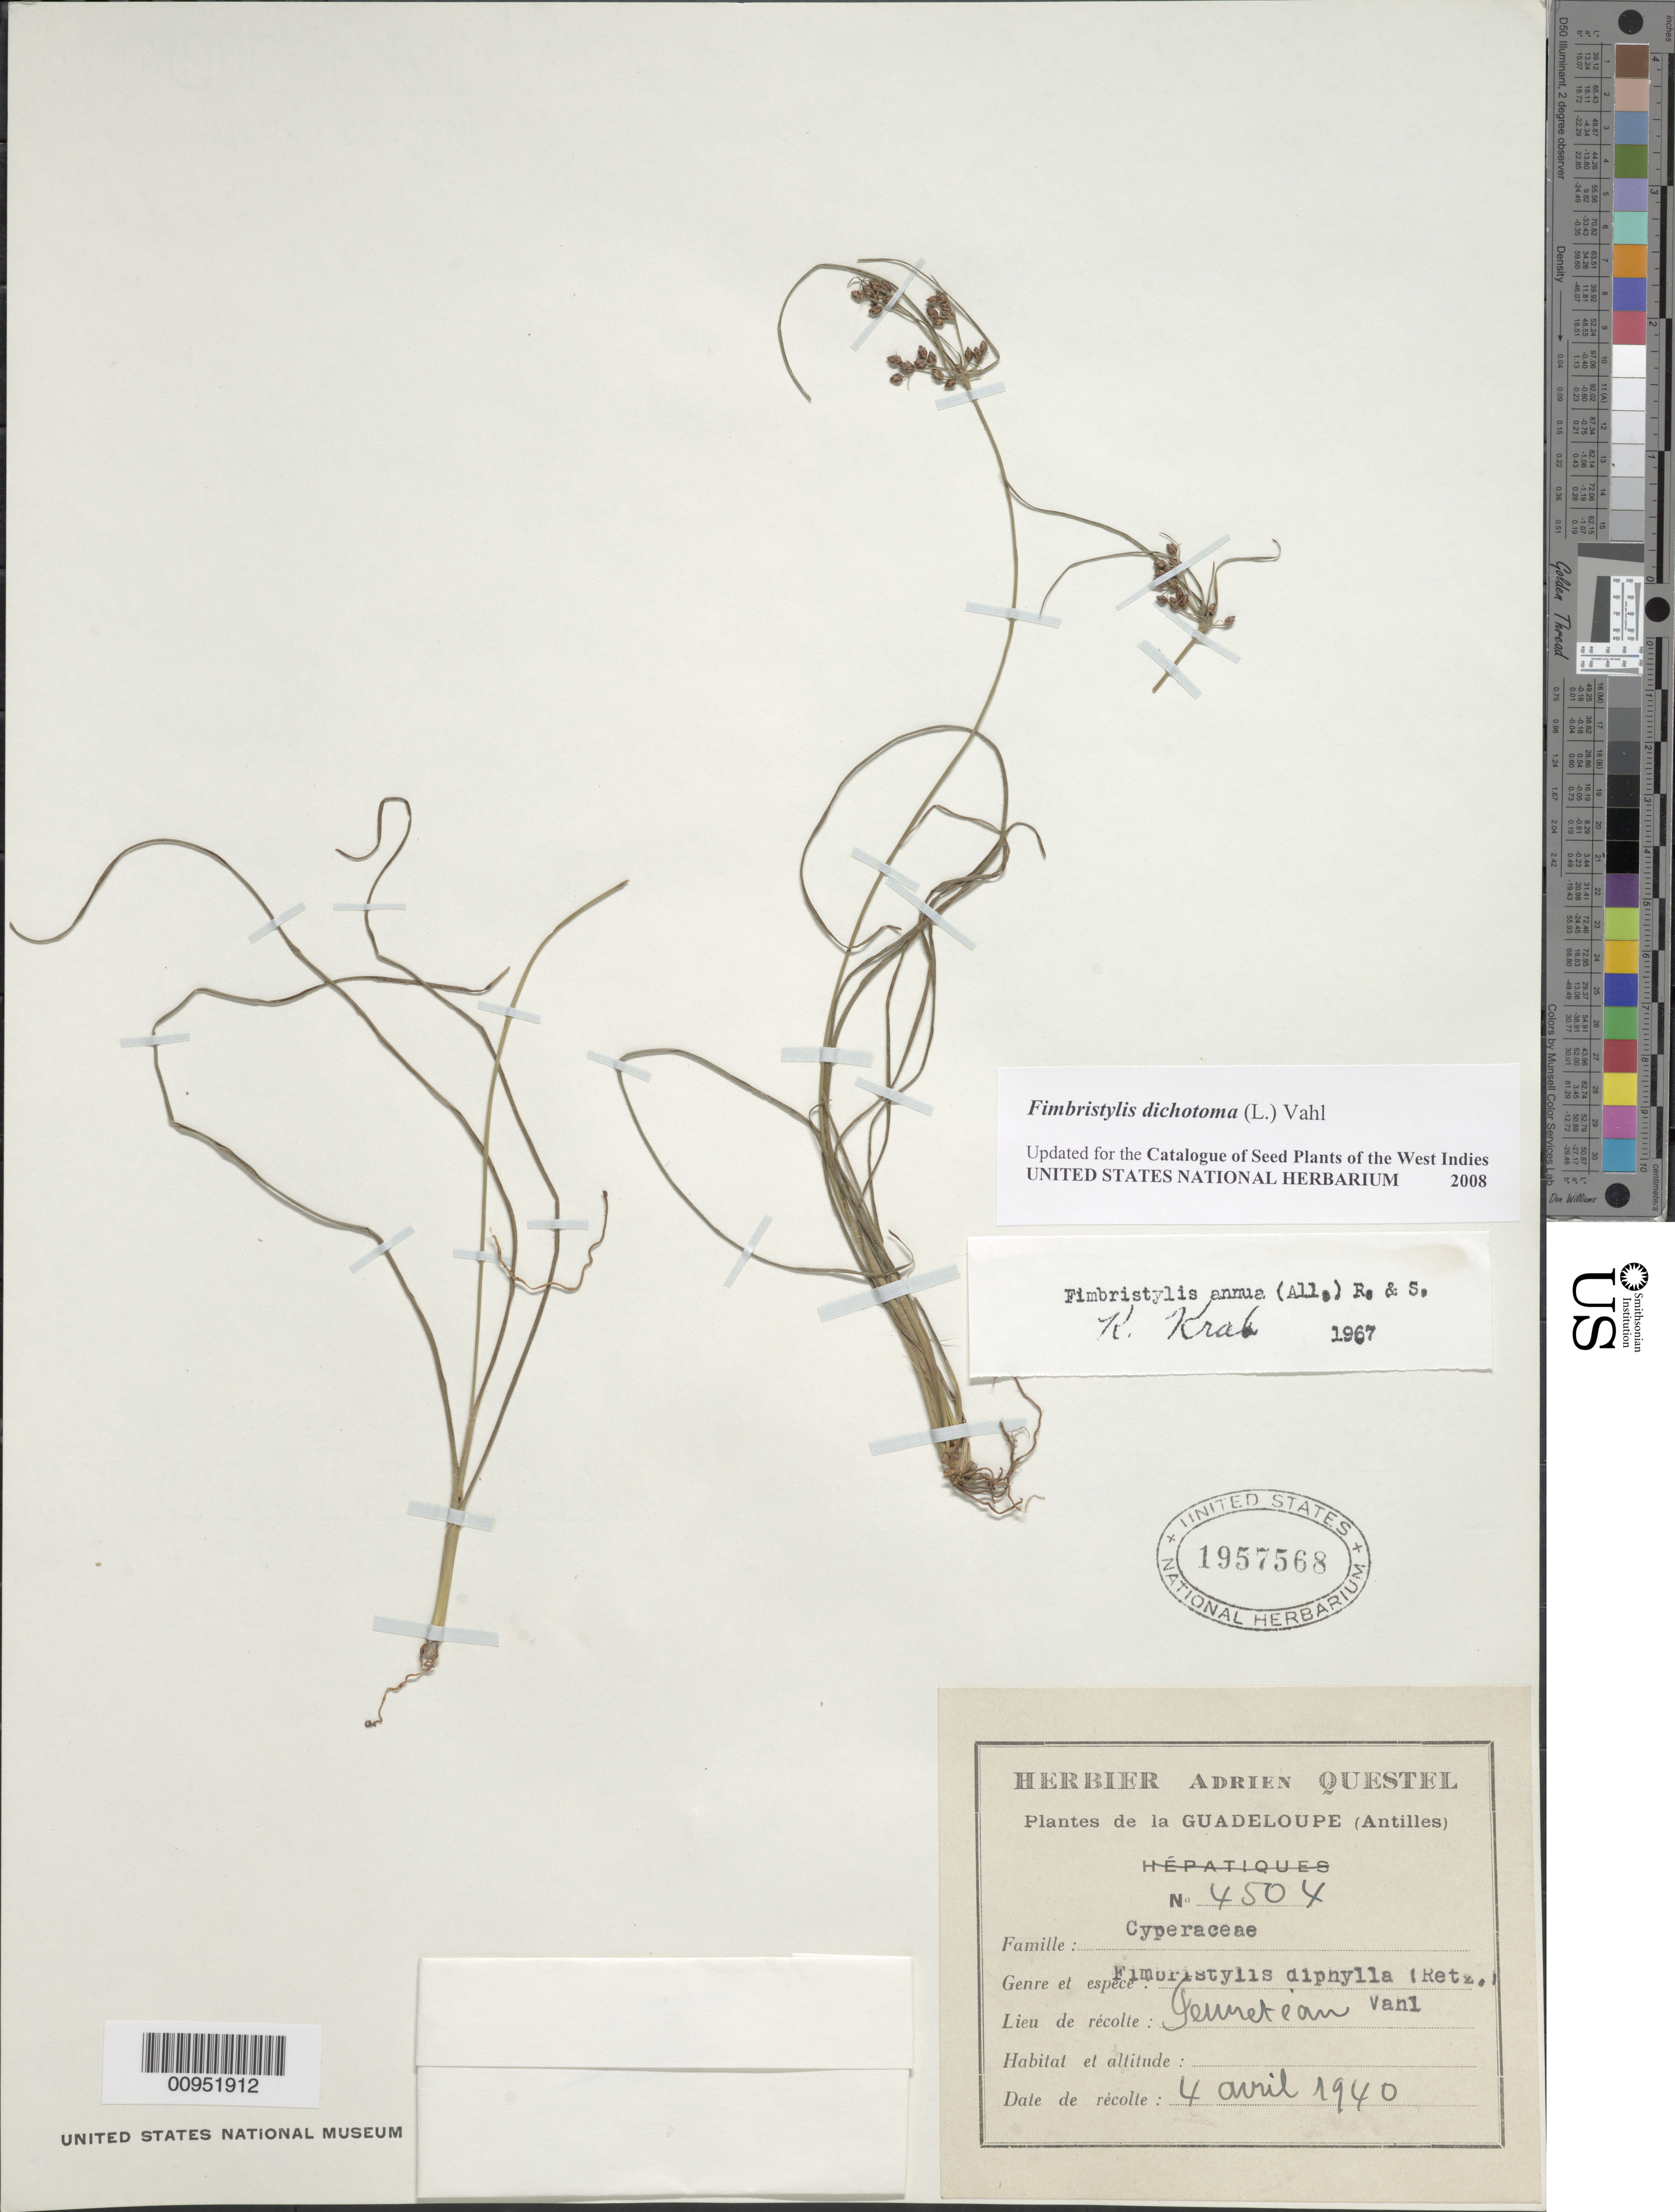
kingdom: Plantae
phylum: Tracheophyta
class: Liliopsida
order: Poales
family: Cyperaceae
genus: Fimbristylis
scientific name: Fimbristylis dichotoma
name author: (L.) Vahl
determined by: Strong, M. T., (US), Smithsonian Institution - National Museum of Natural History (UNITED STATES)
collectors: A. Questel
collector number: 4504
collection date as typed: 04 Apr 1940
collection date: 1940-04-04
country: Guadeloupe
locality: "Geuneteau"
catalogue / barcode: US 1957568